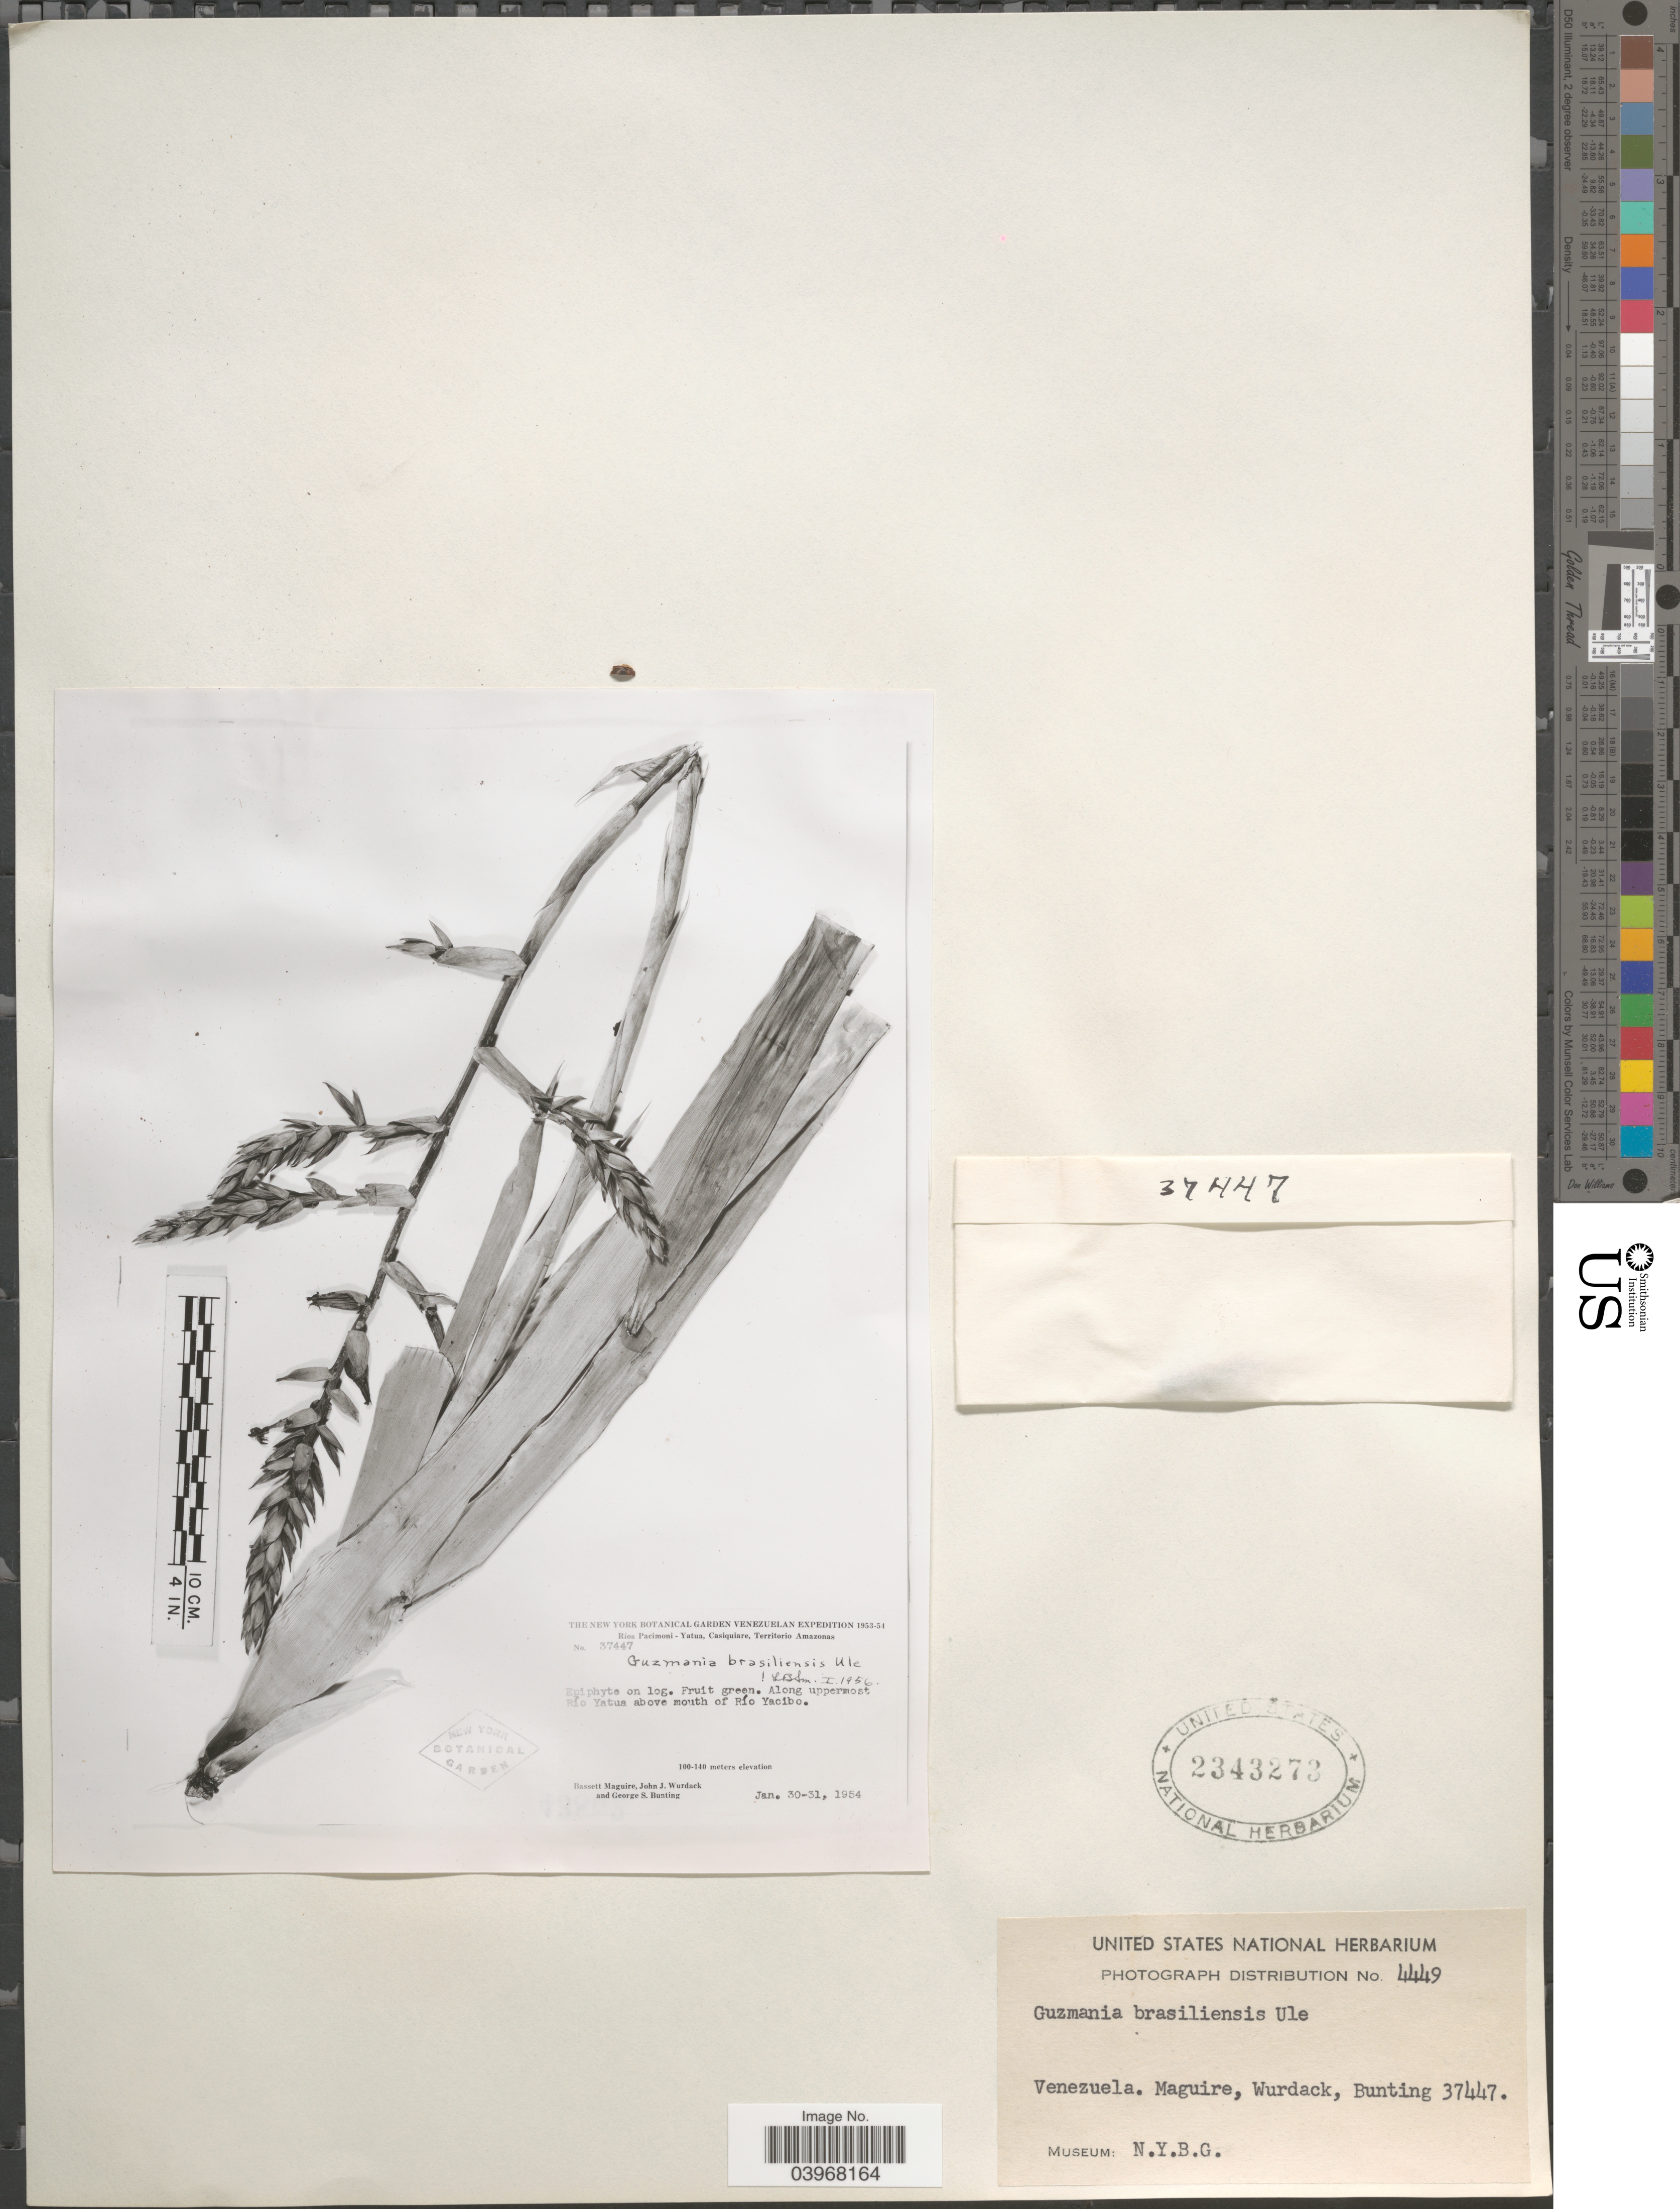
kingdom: Plantae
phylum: Tracheophyta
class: Liliopsida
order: Poales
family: Bromeliaceae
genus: Guzmania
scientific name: Guzmania brasiliensis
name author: Ule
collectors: B. Maguire, J. J. Wurdack & G. S. Bunting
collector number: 37447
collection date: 1954-01-30/1954-01-31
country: Venezuela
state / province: Amazonas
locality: Ríos Pacimoni - Yatua, Casiquiare. Along uppermost Río Yatua above mouth of Río Yacibo.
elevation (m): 100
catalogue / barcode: US 2343273